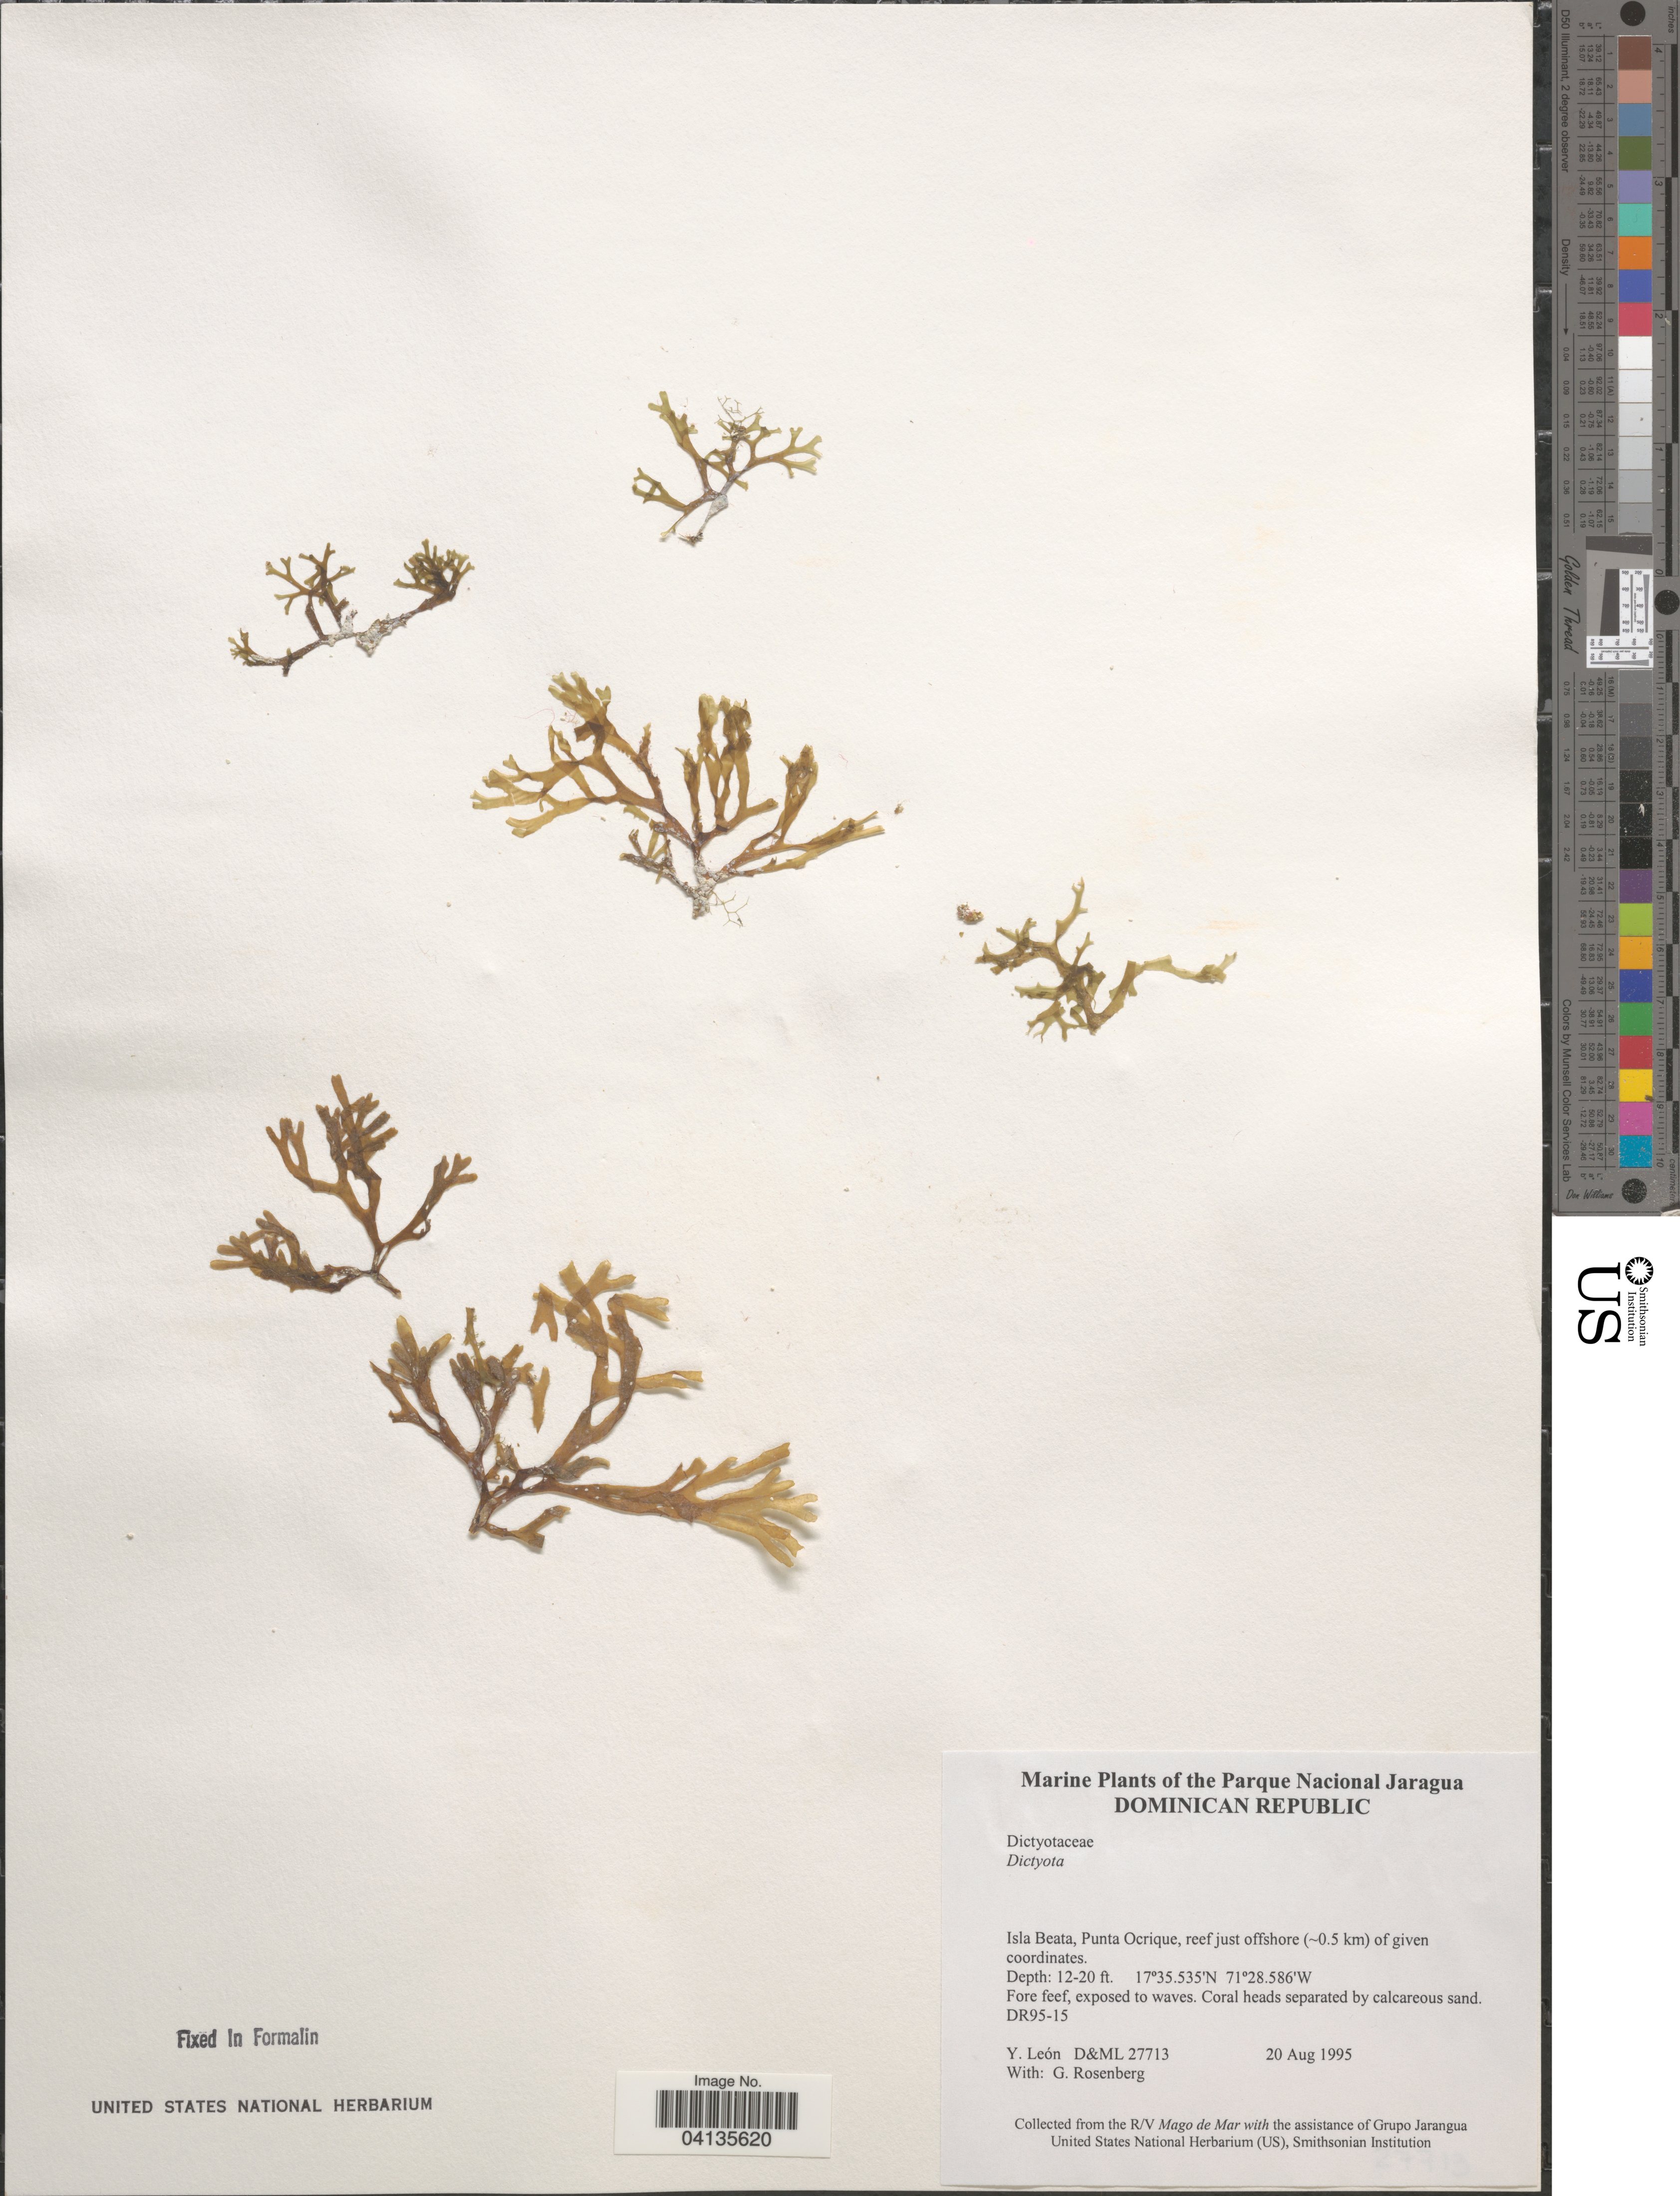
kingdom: Chromista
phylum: Ochrophyta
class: Phaeophyceae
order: Dictyotales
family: Dictyotaceae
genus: Dictyota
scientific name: Dictyota sp.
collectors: Y. León & G. Rosenberg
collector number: D&ML27713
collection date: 1995-08-20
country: Dominican Republic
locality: Parque Nacional Jaragua. Isla Beata, Punta Ocrique, reef just offshore (~0.5 km) of given coordinates.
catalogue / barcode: US 238527